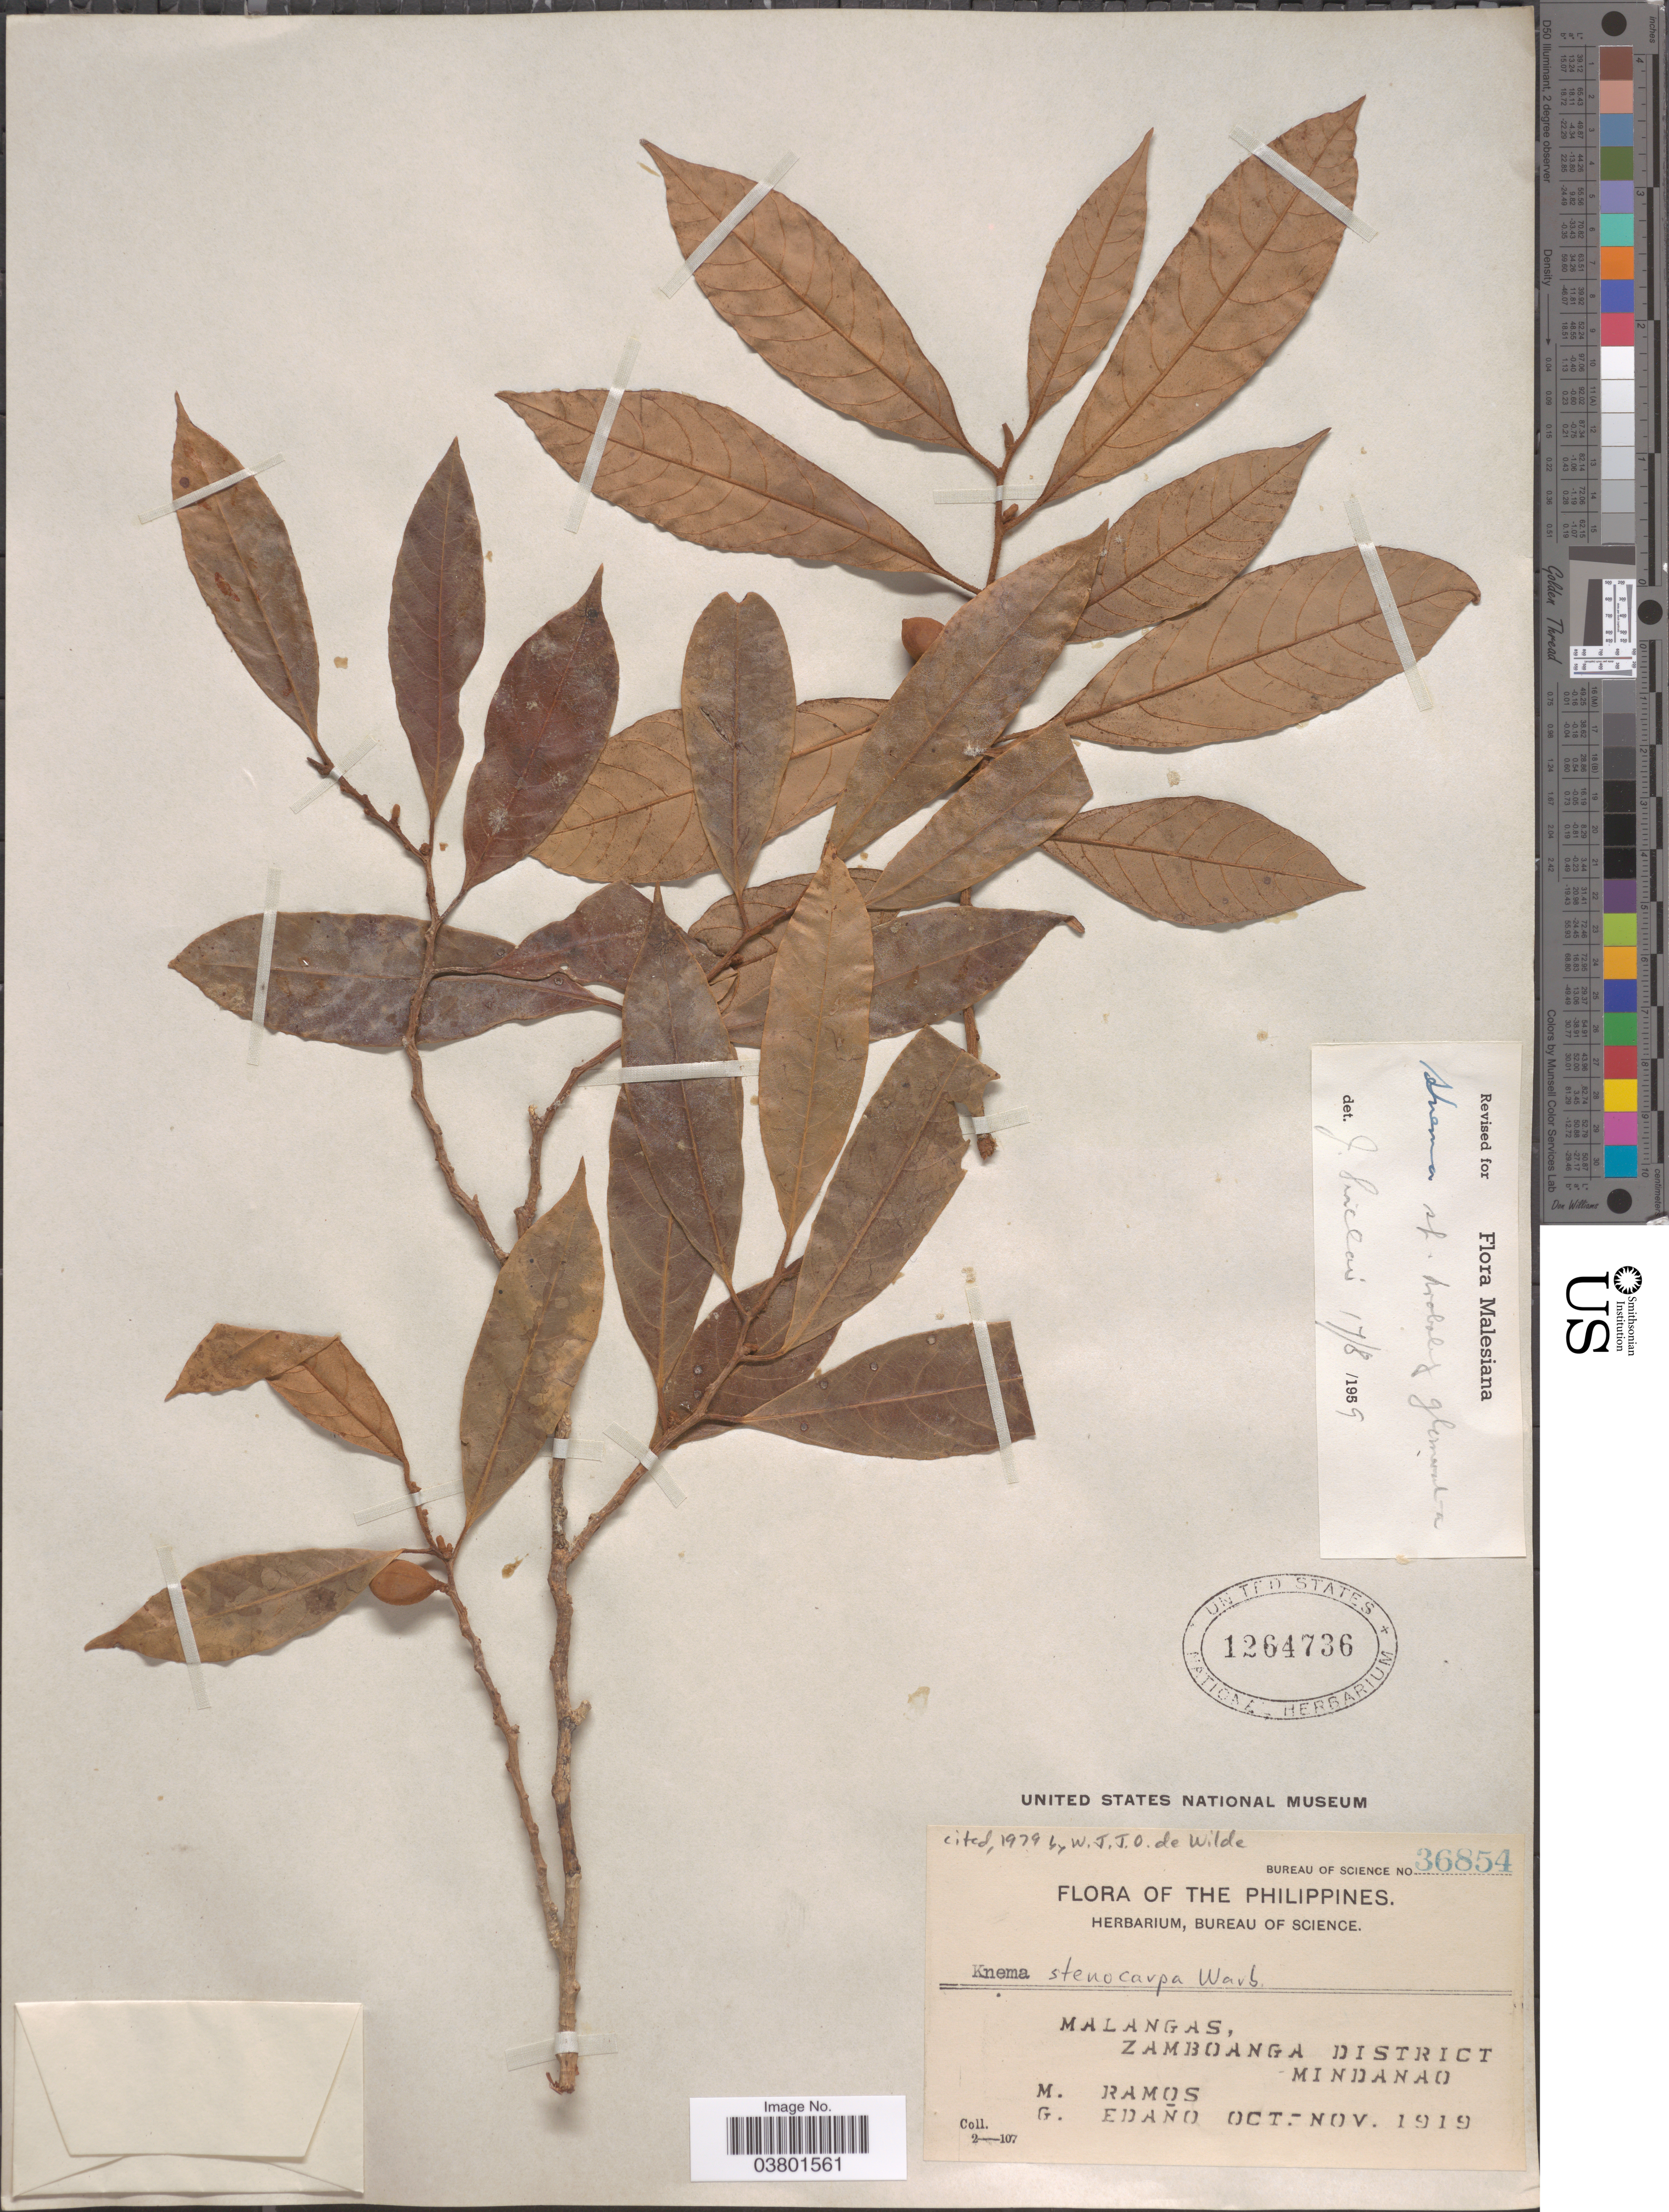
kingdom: Plantae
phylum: Tracheophyta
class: Magnoliopsida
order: Magnoliales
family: Myristicaceae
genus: Knema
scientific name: Knema stenocarpa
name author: Warb.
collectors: M. Ramos & G. Edaño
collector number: Bureau of Science 36854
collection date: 1919-10/1919-11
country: Philippines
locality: Malangas, Zamboanga District, Mindanao.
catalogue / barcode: US 1264736